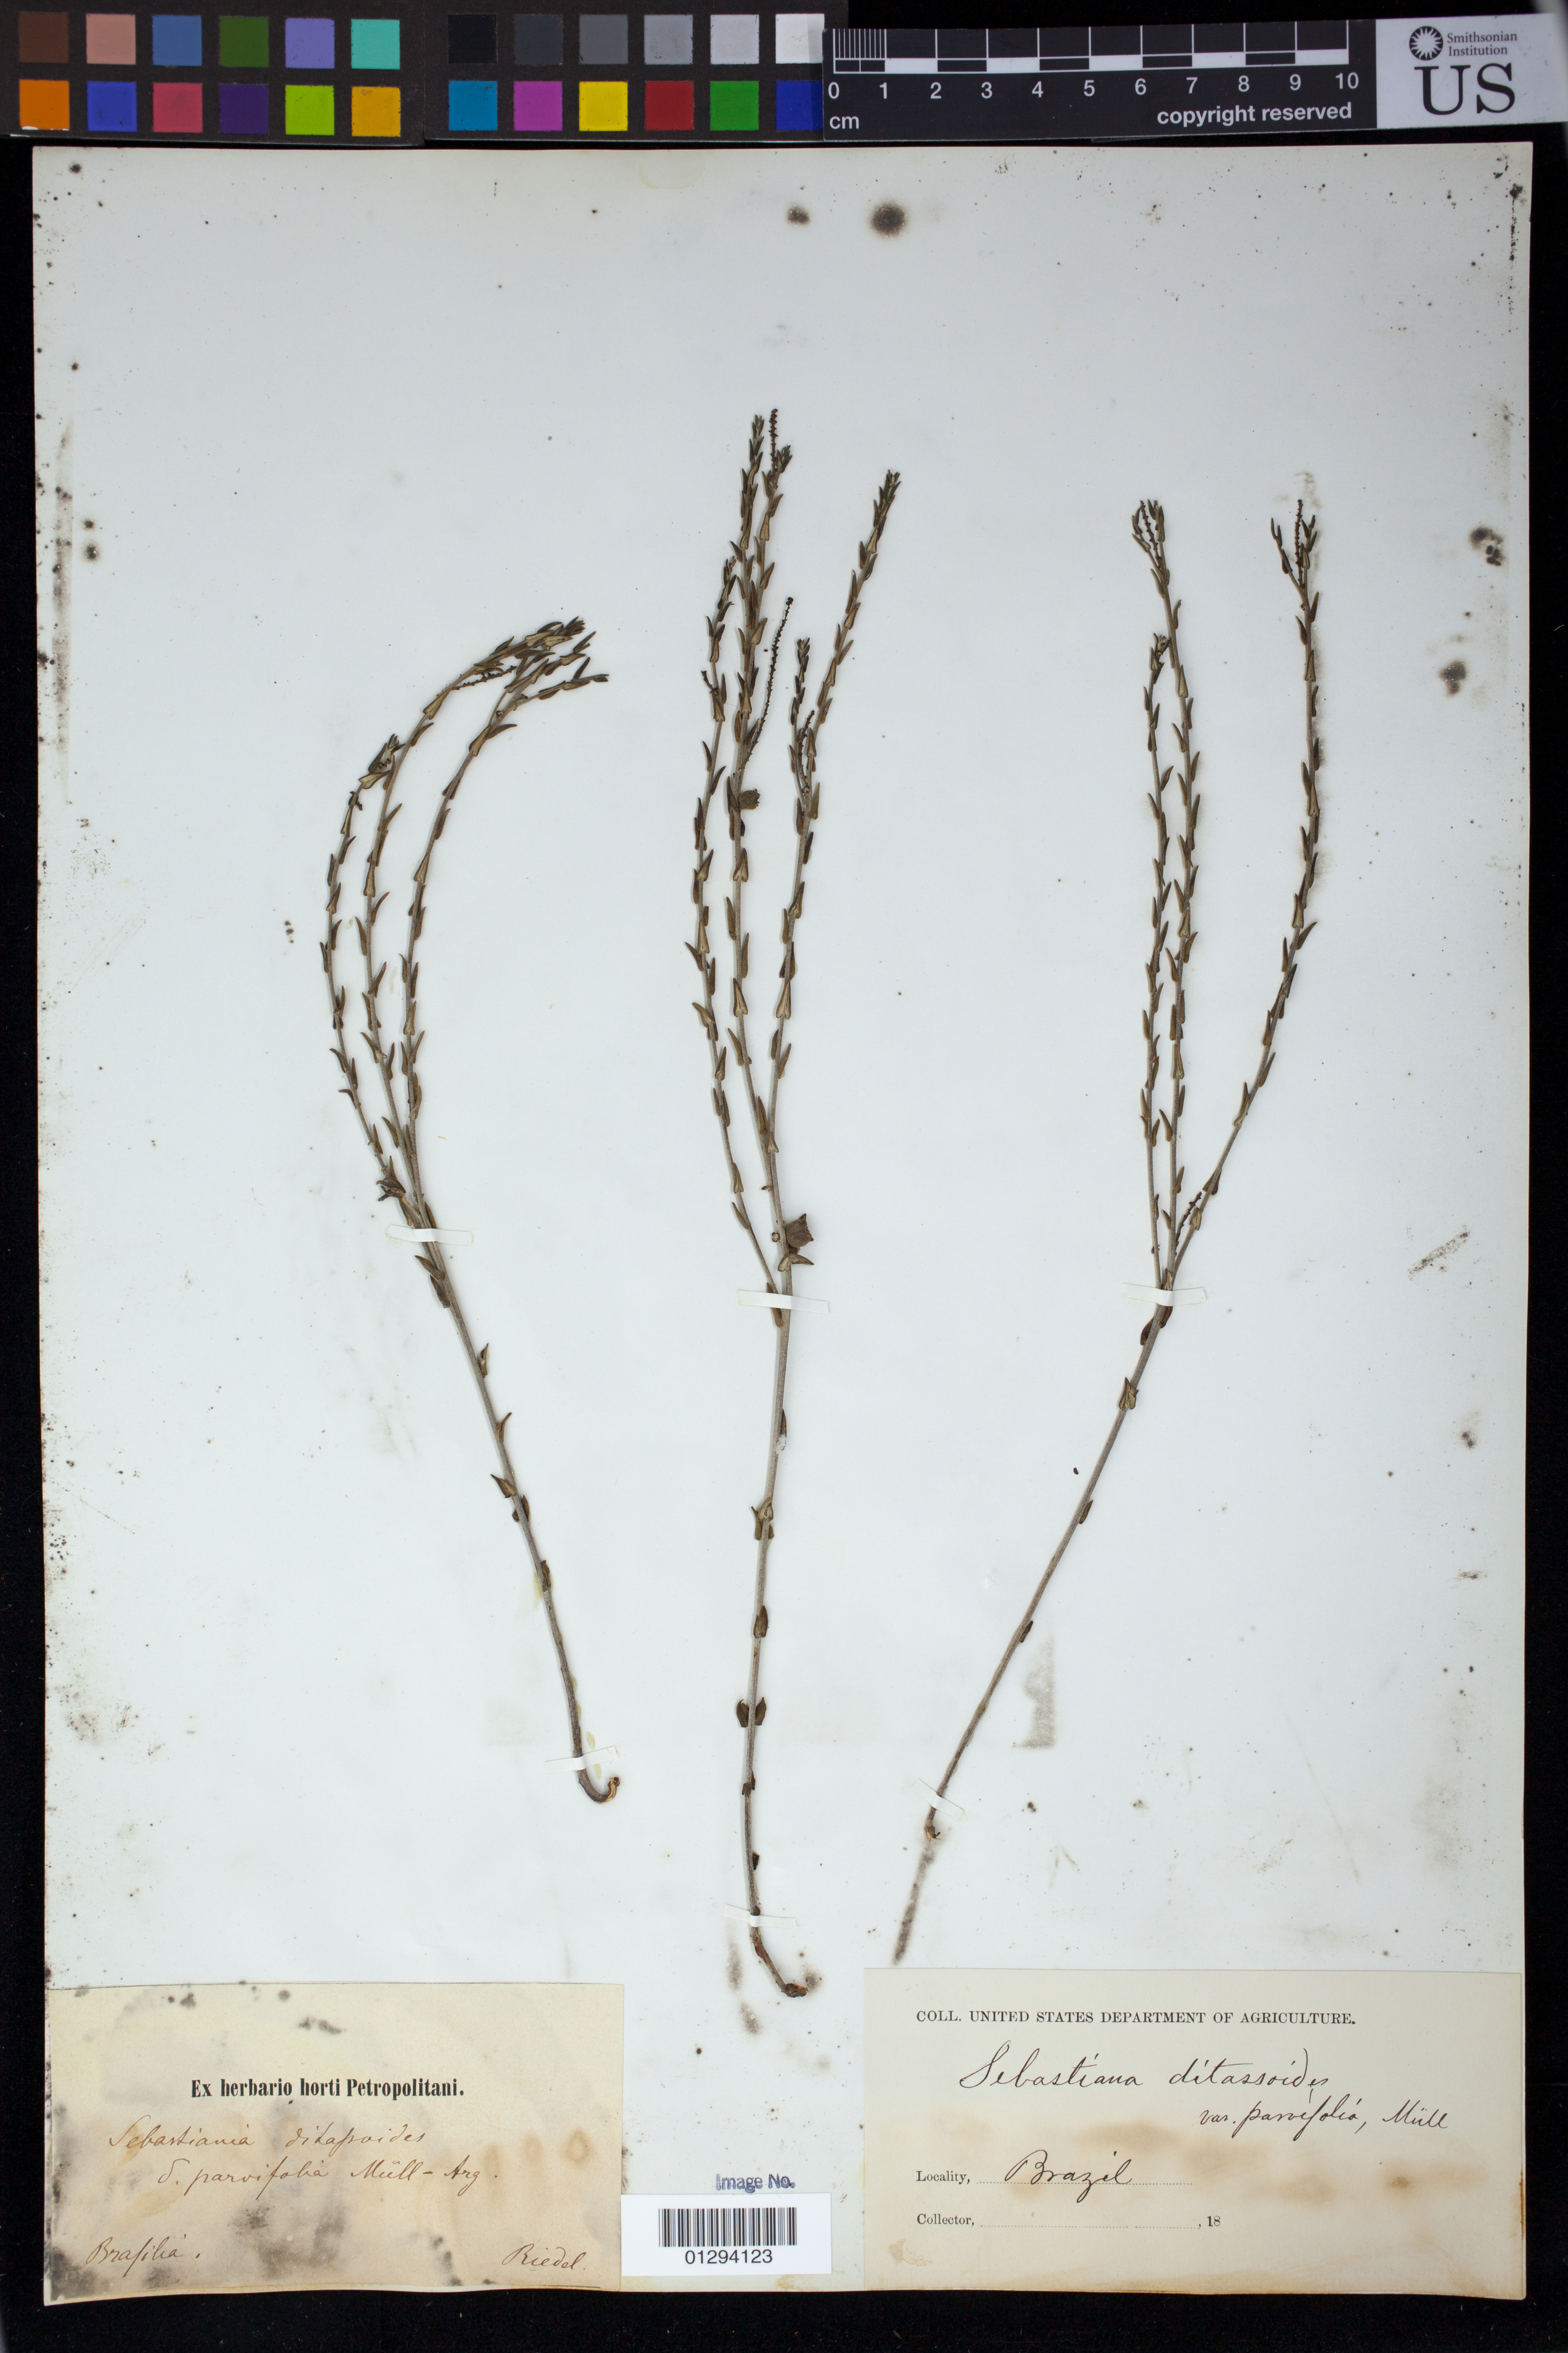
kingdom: Plantae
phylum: Tracheophyta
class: Magnoliopsida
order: Malpighiales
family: Euphorbiaceae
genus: Sebastiania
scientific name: Sebastiania ditassoides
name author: (Didr.) Müll. Arg.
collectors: L. Riedel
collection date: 1821/1839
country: Brazil